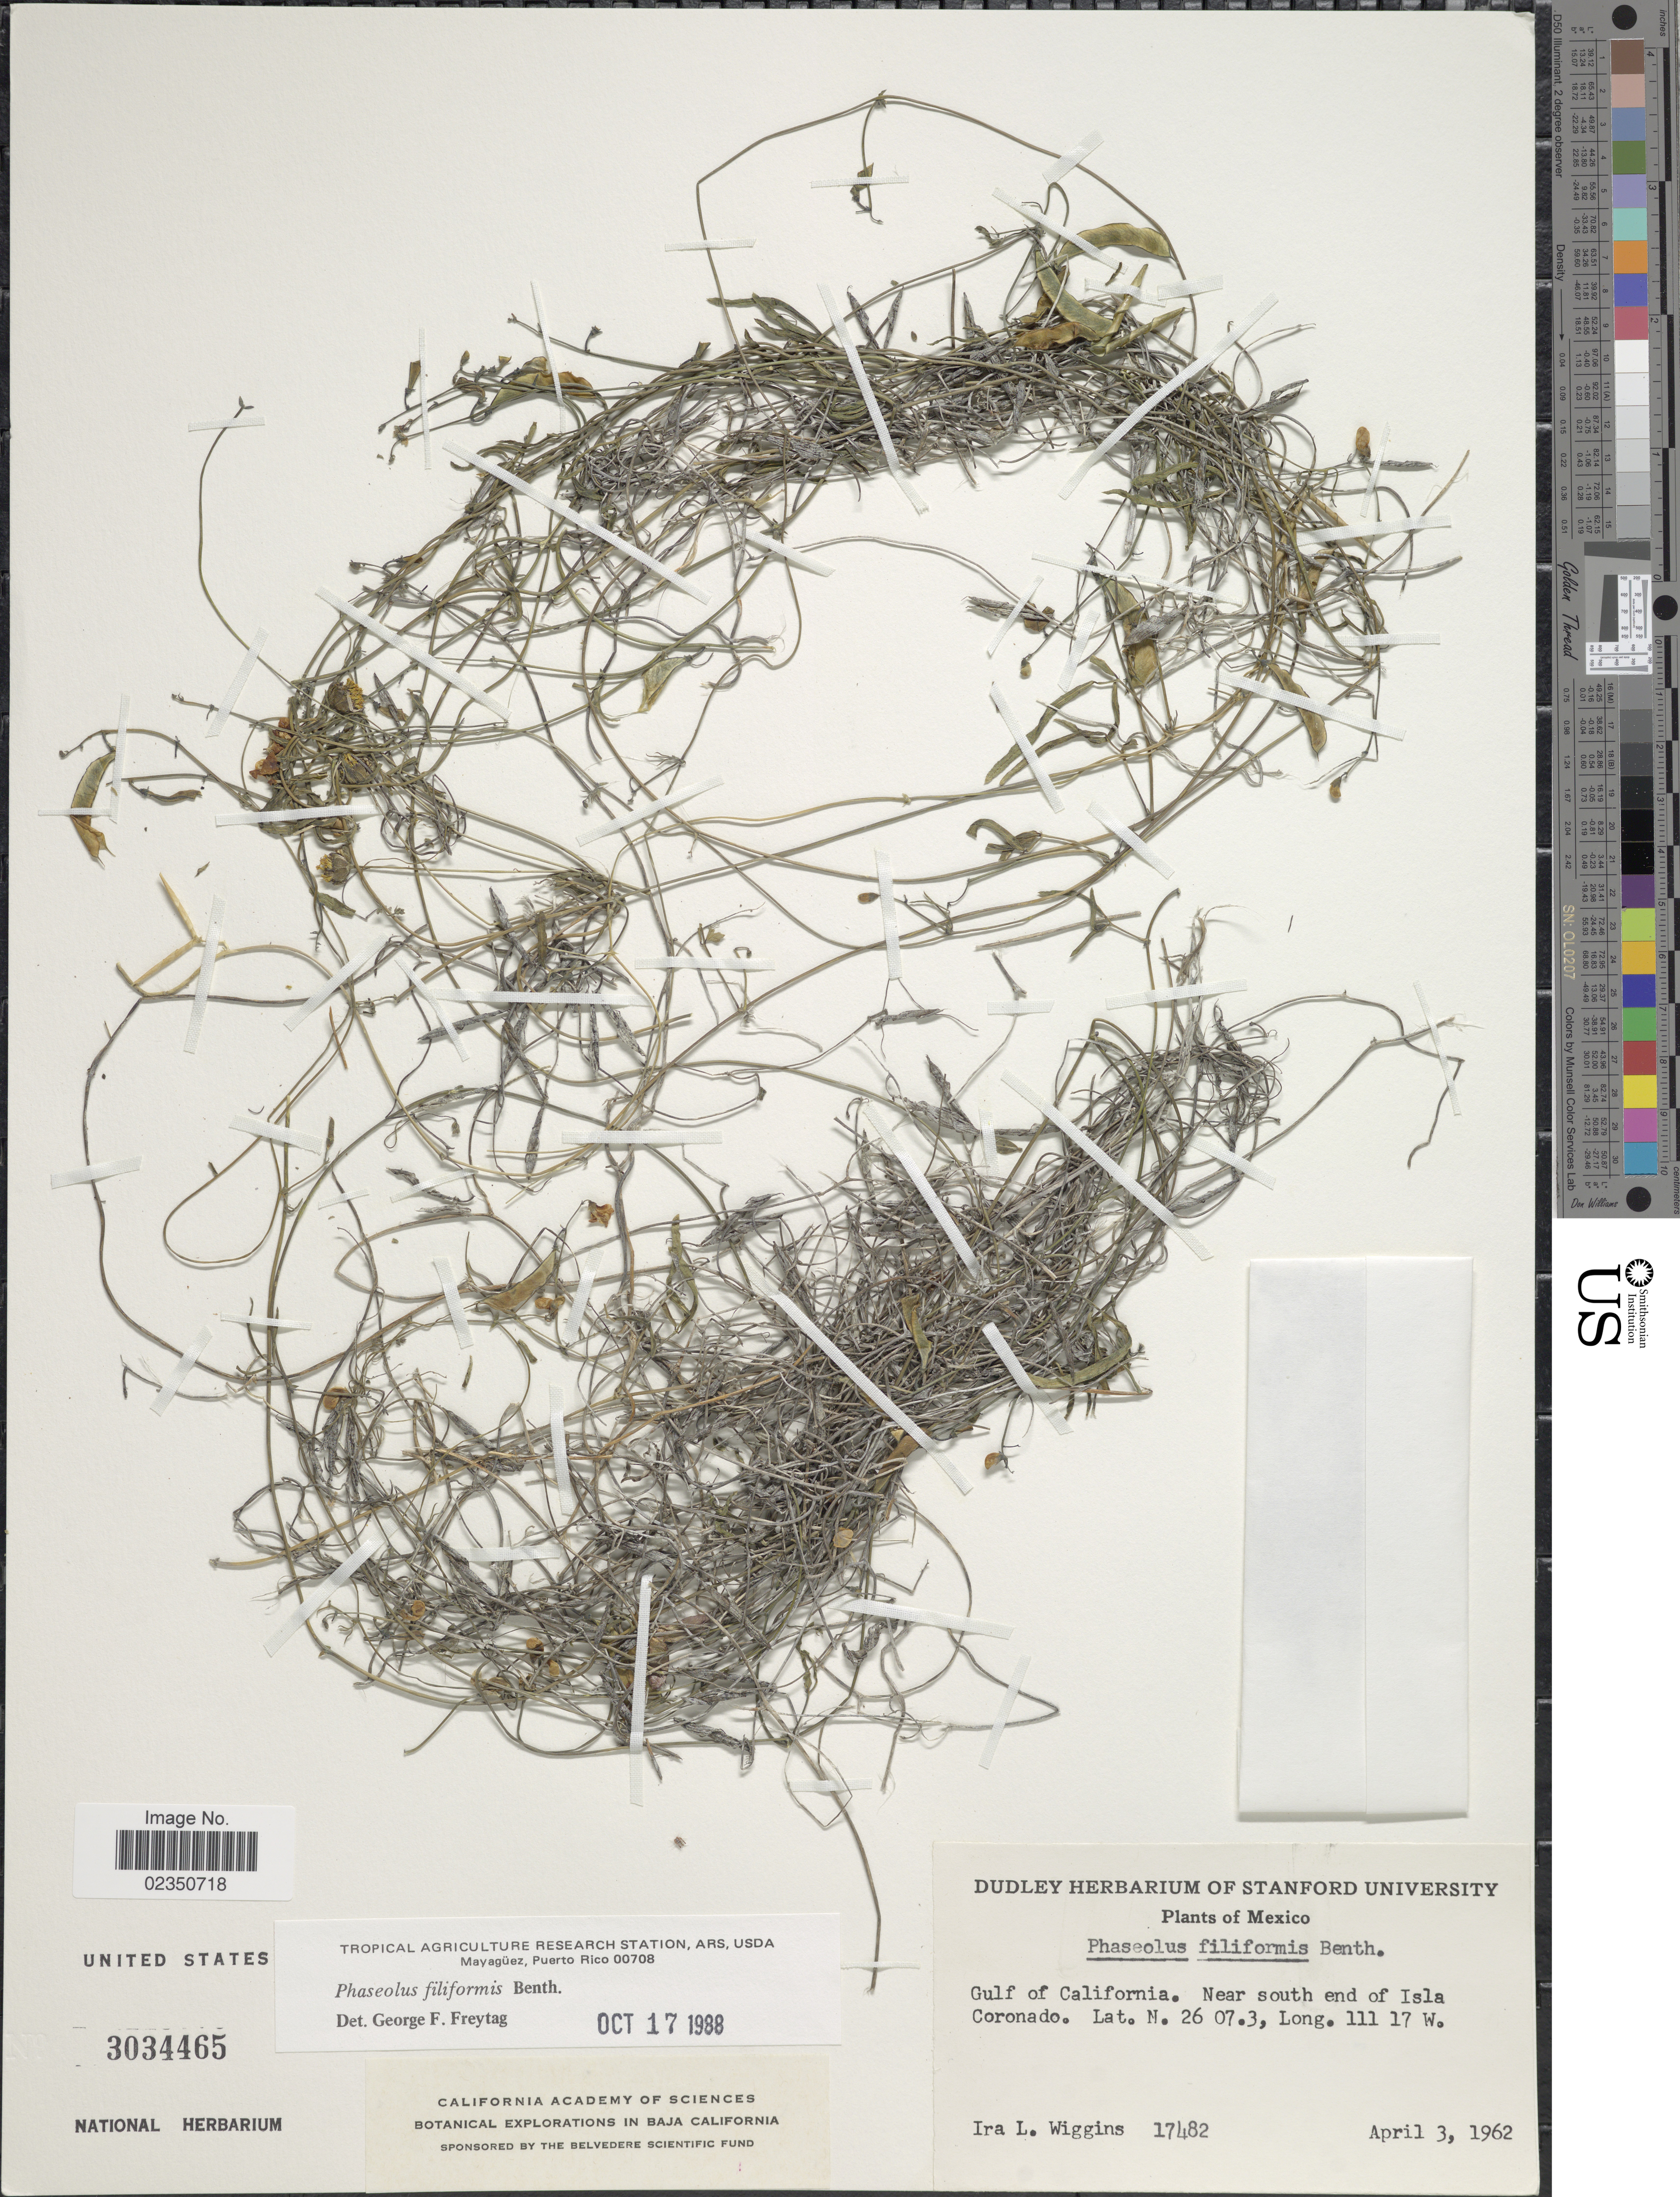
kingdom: Plantae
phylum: Tracheophyta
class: Magnoliopsida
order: Fabales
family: Fabaceae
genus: Phaseolus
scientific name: Phaseolus filiformis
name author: Benth.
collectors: I. L. Wiggins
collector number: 17482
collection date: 1962-04-03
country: Mexico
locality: Gulf of California, near south end of Isla Coronado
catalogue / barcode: US 3034465